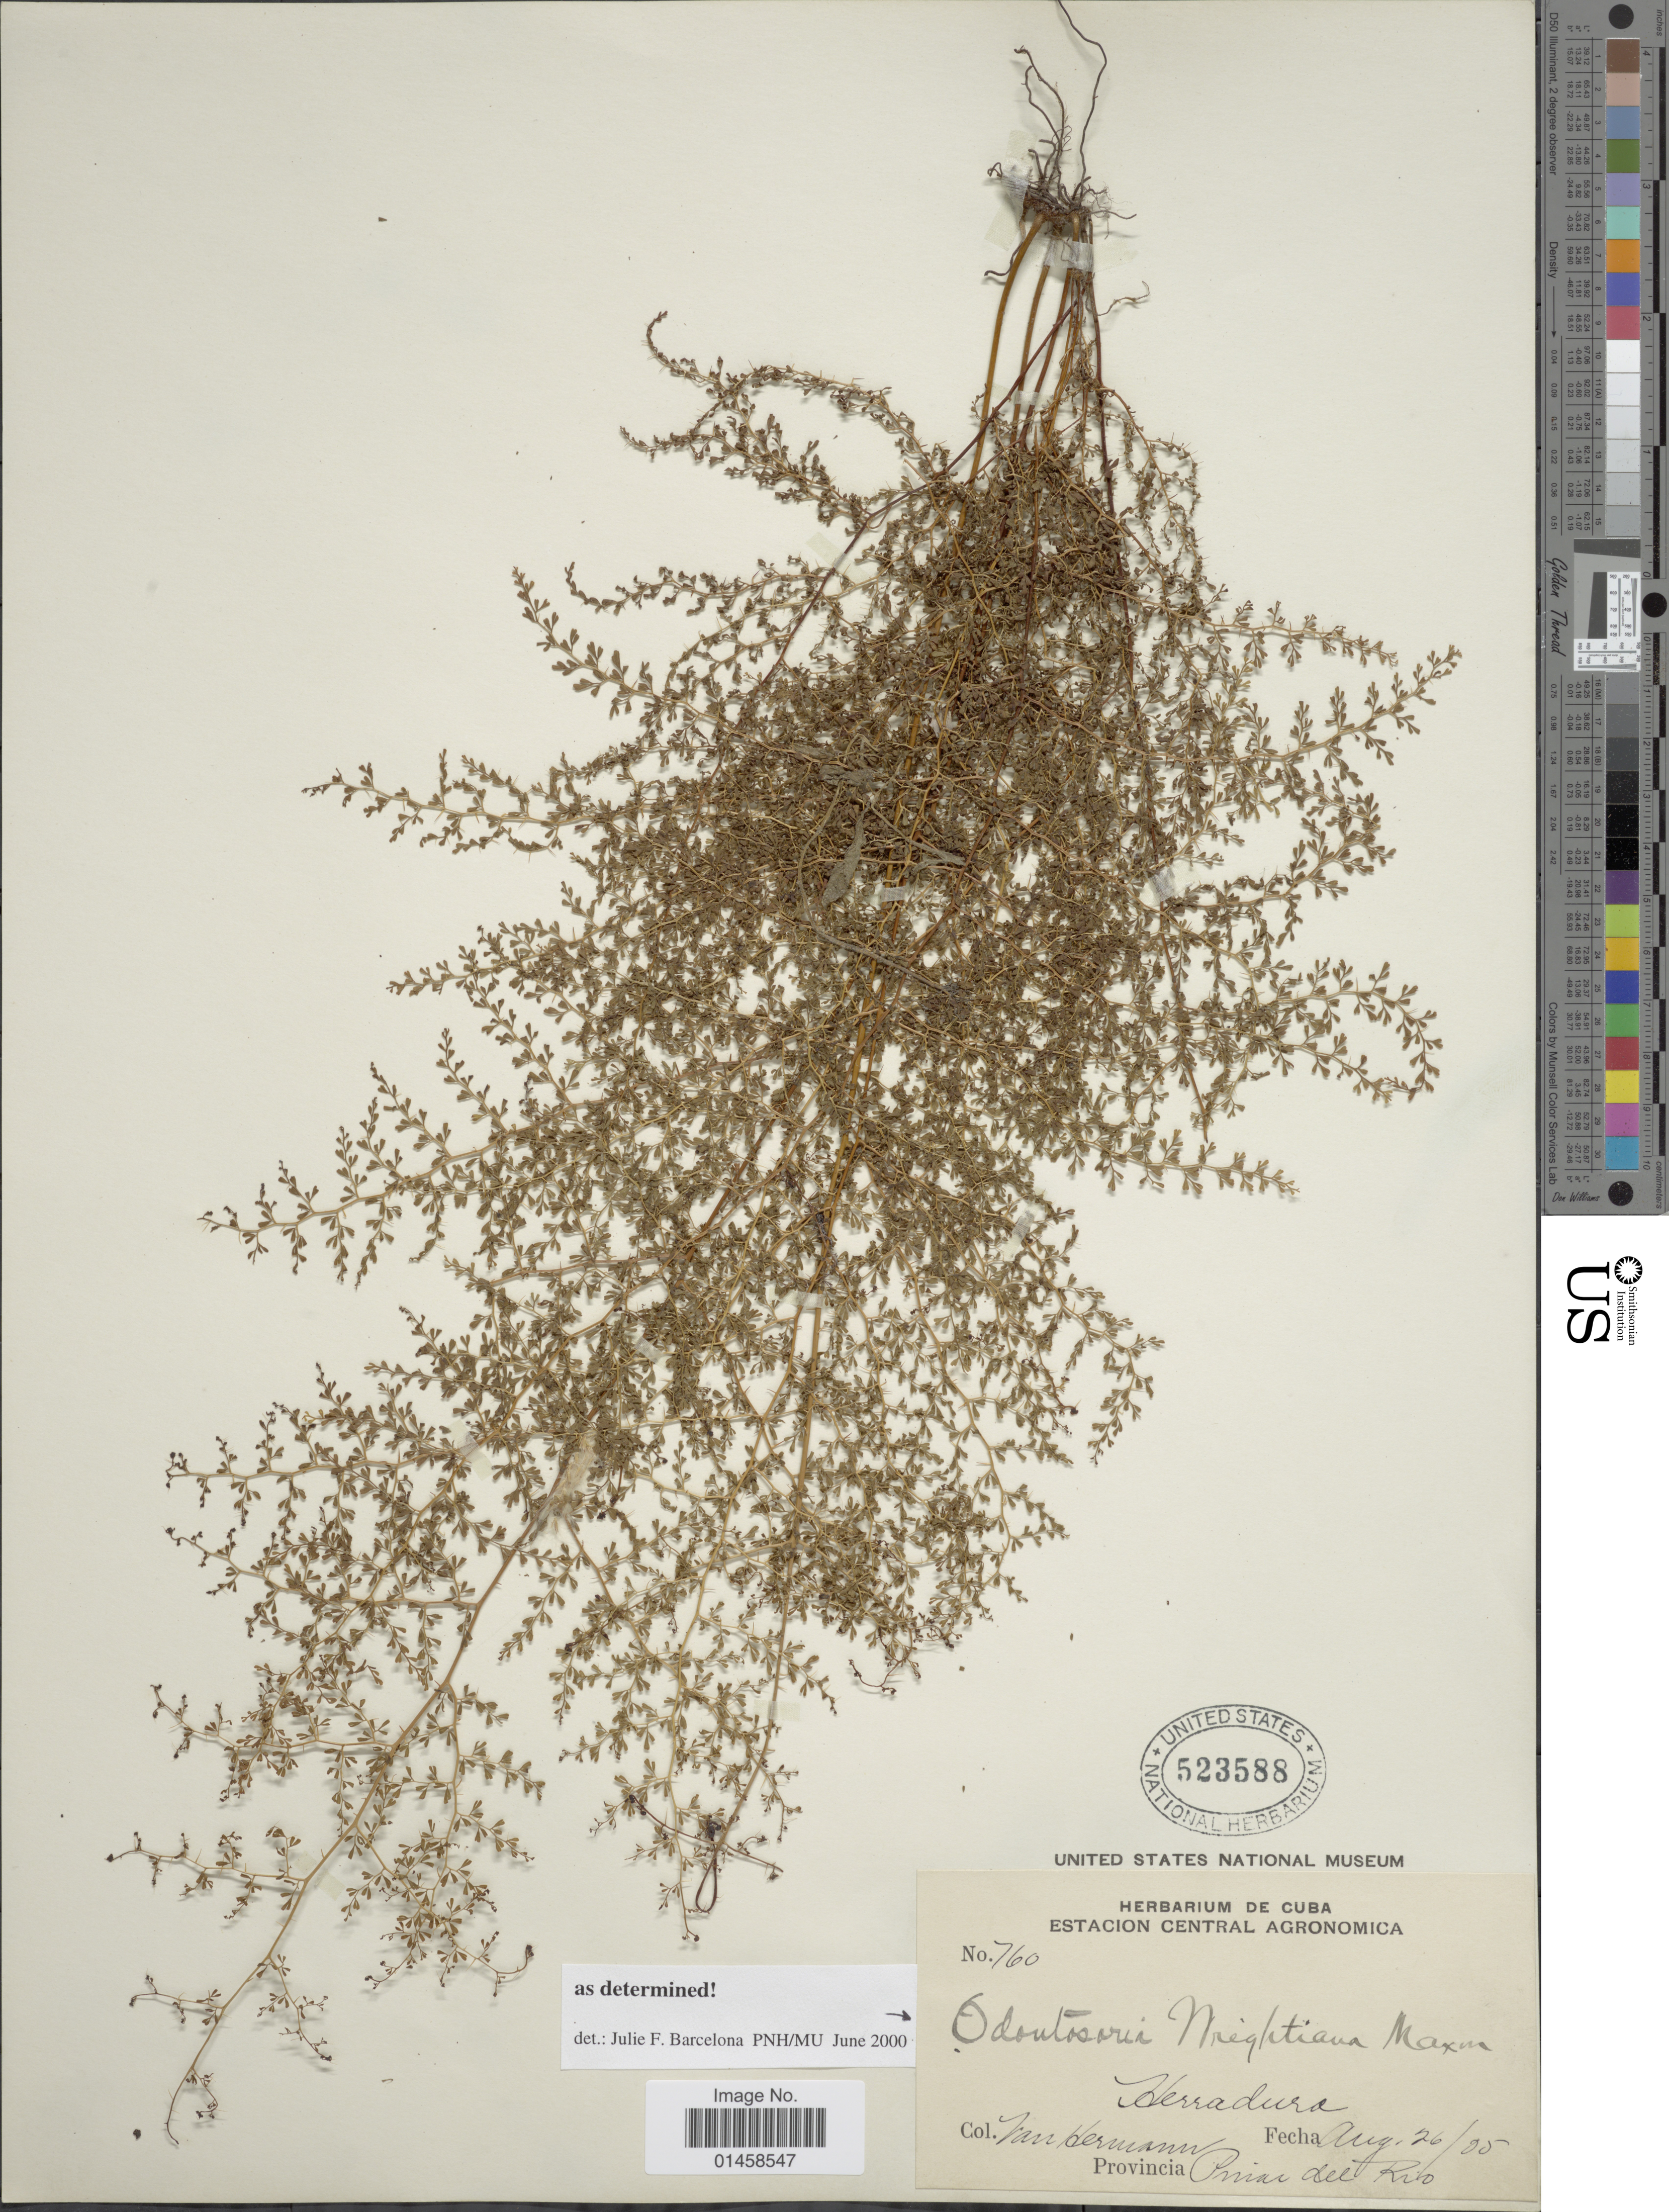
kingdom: Plantae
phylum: Tracheophyta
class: Polypodiopsida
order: Polypodiales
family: Lindsaeaceae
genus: Odontosoria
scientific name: Odontosoria wrightiana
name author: Maxon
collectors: J. Hermann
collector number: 760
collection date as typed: Transcribed d/m/y: 26/8/95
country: Cuba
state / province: Pinar del Río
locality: Herradura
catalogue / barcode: US 523588